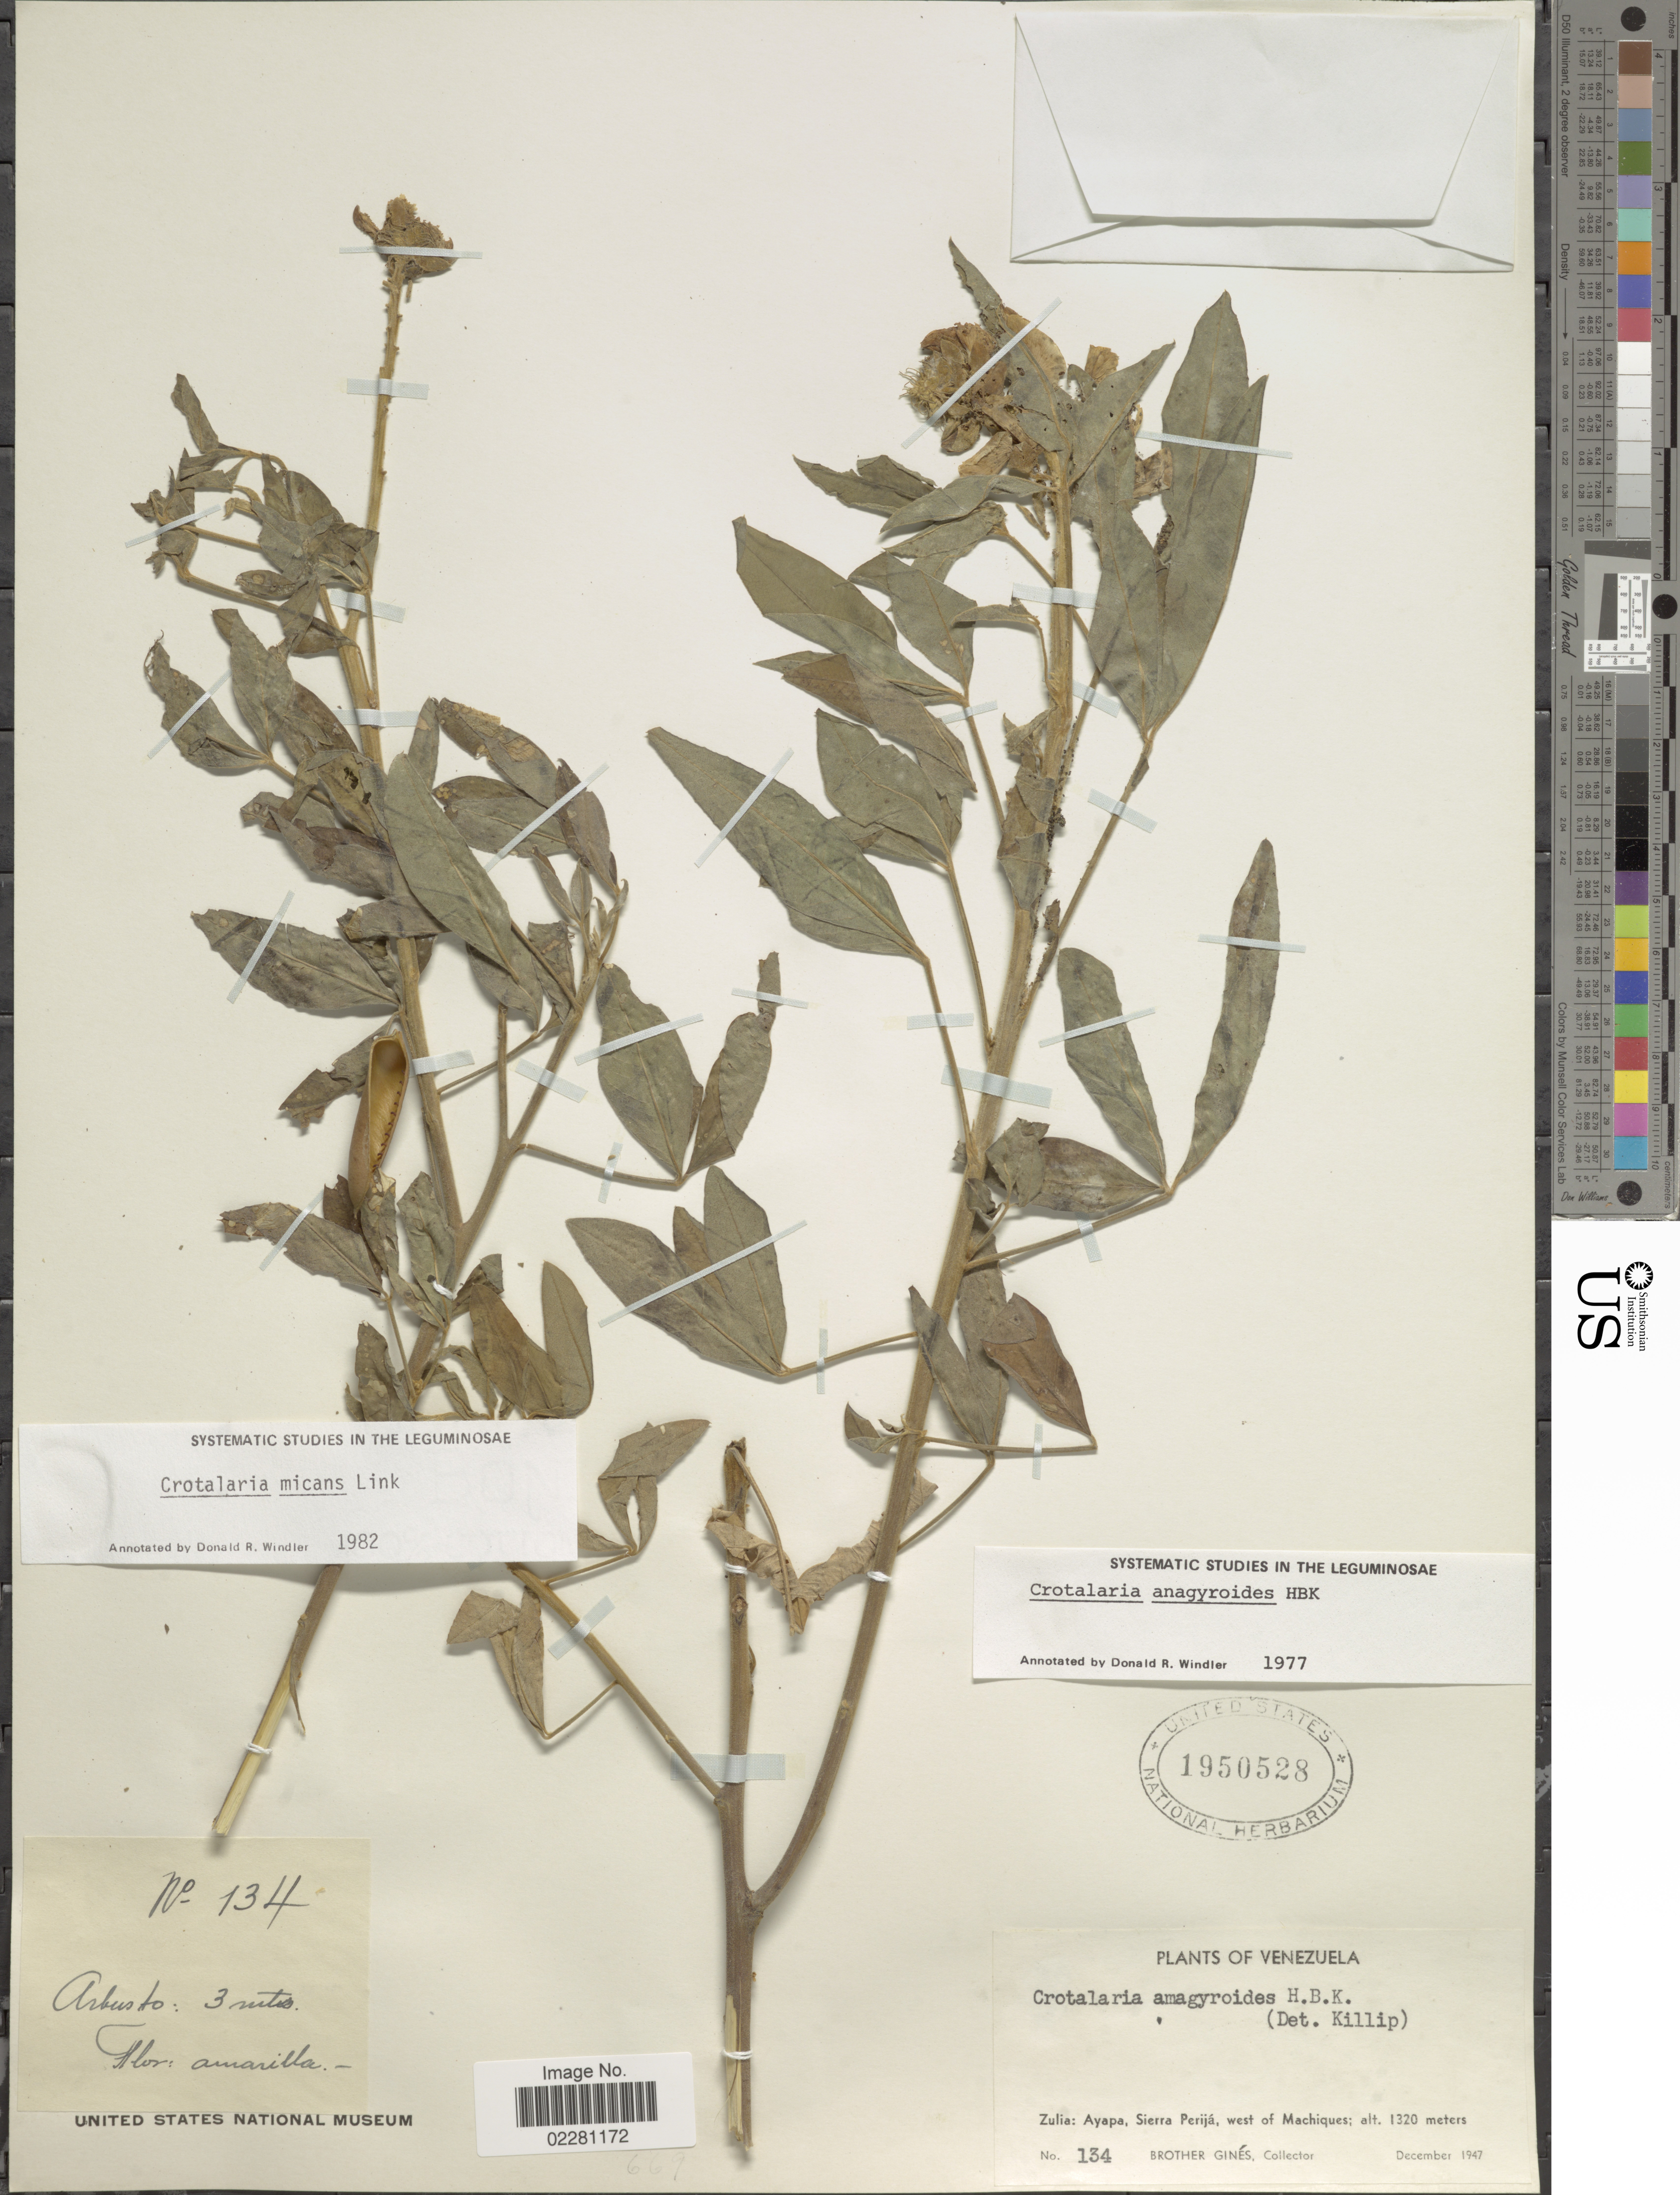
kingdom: Plantae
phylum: Tracheophyta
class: Magnoliopsida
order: Fabales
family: Fabaceae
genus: Crotalaria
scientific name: Crotalaria micans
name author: Link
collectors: Bro. Gines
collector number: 134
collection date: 1947-12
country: Venezuela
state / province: Zulia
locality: Ayapa, Sierra Perija, west of Machiques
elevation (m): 1320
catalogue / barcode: US 1950528